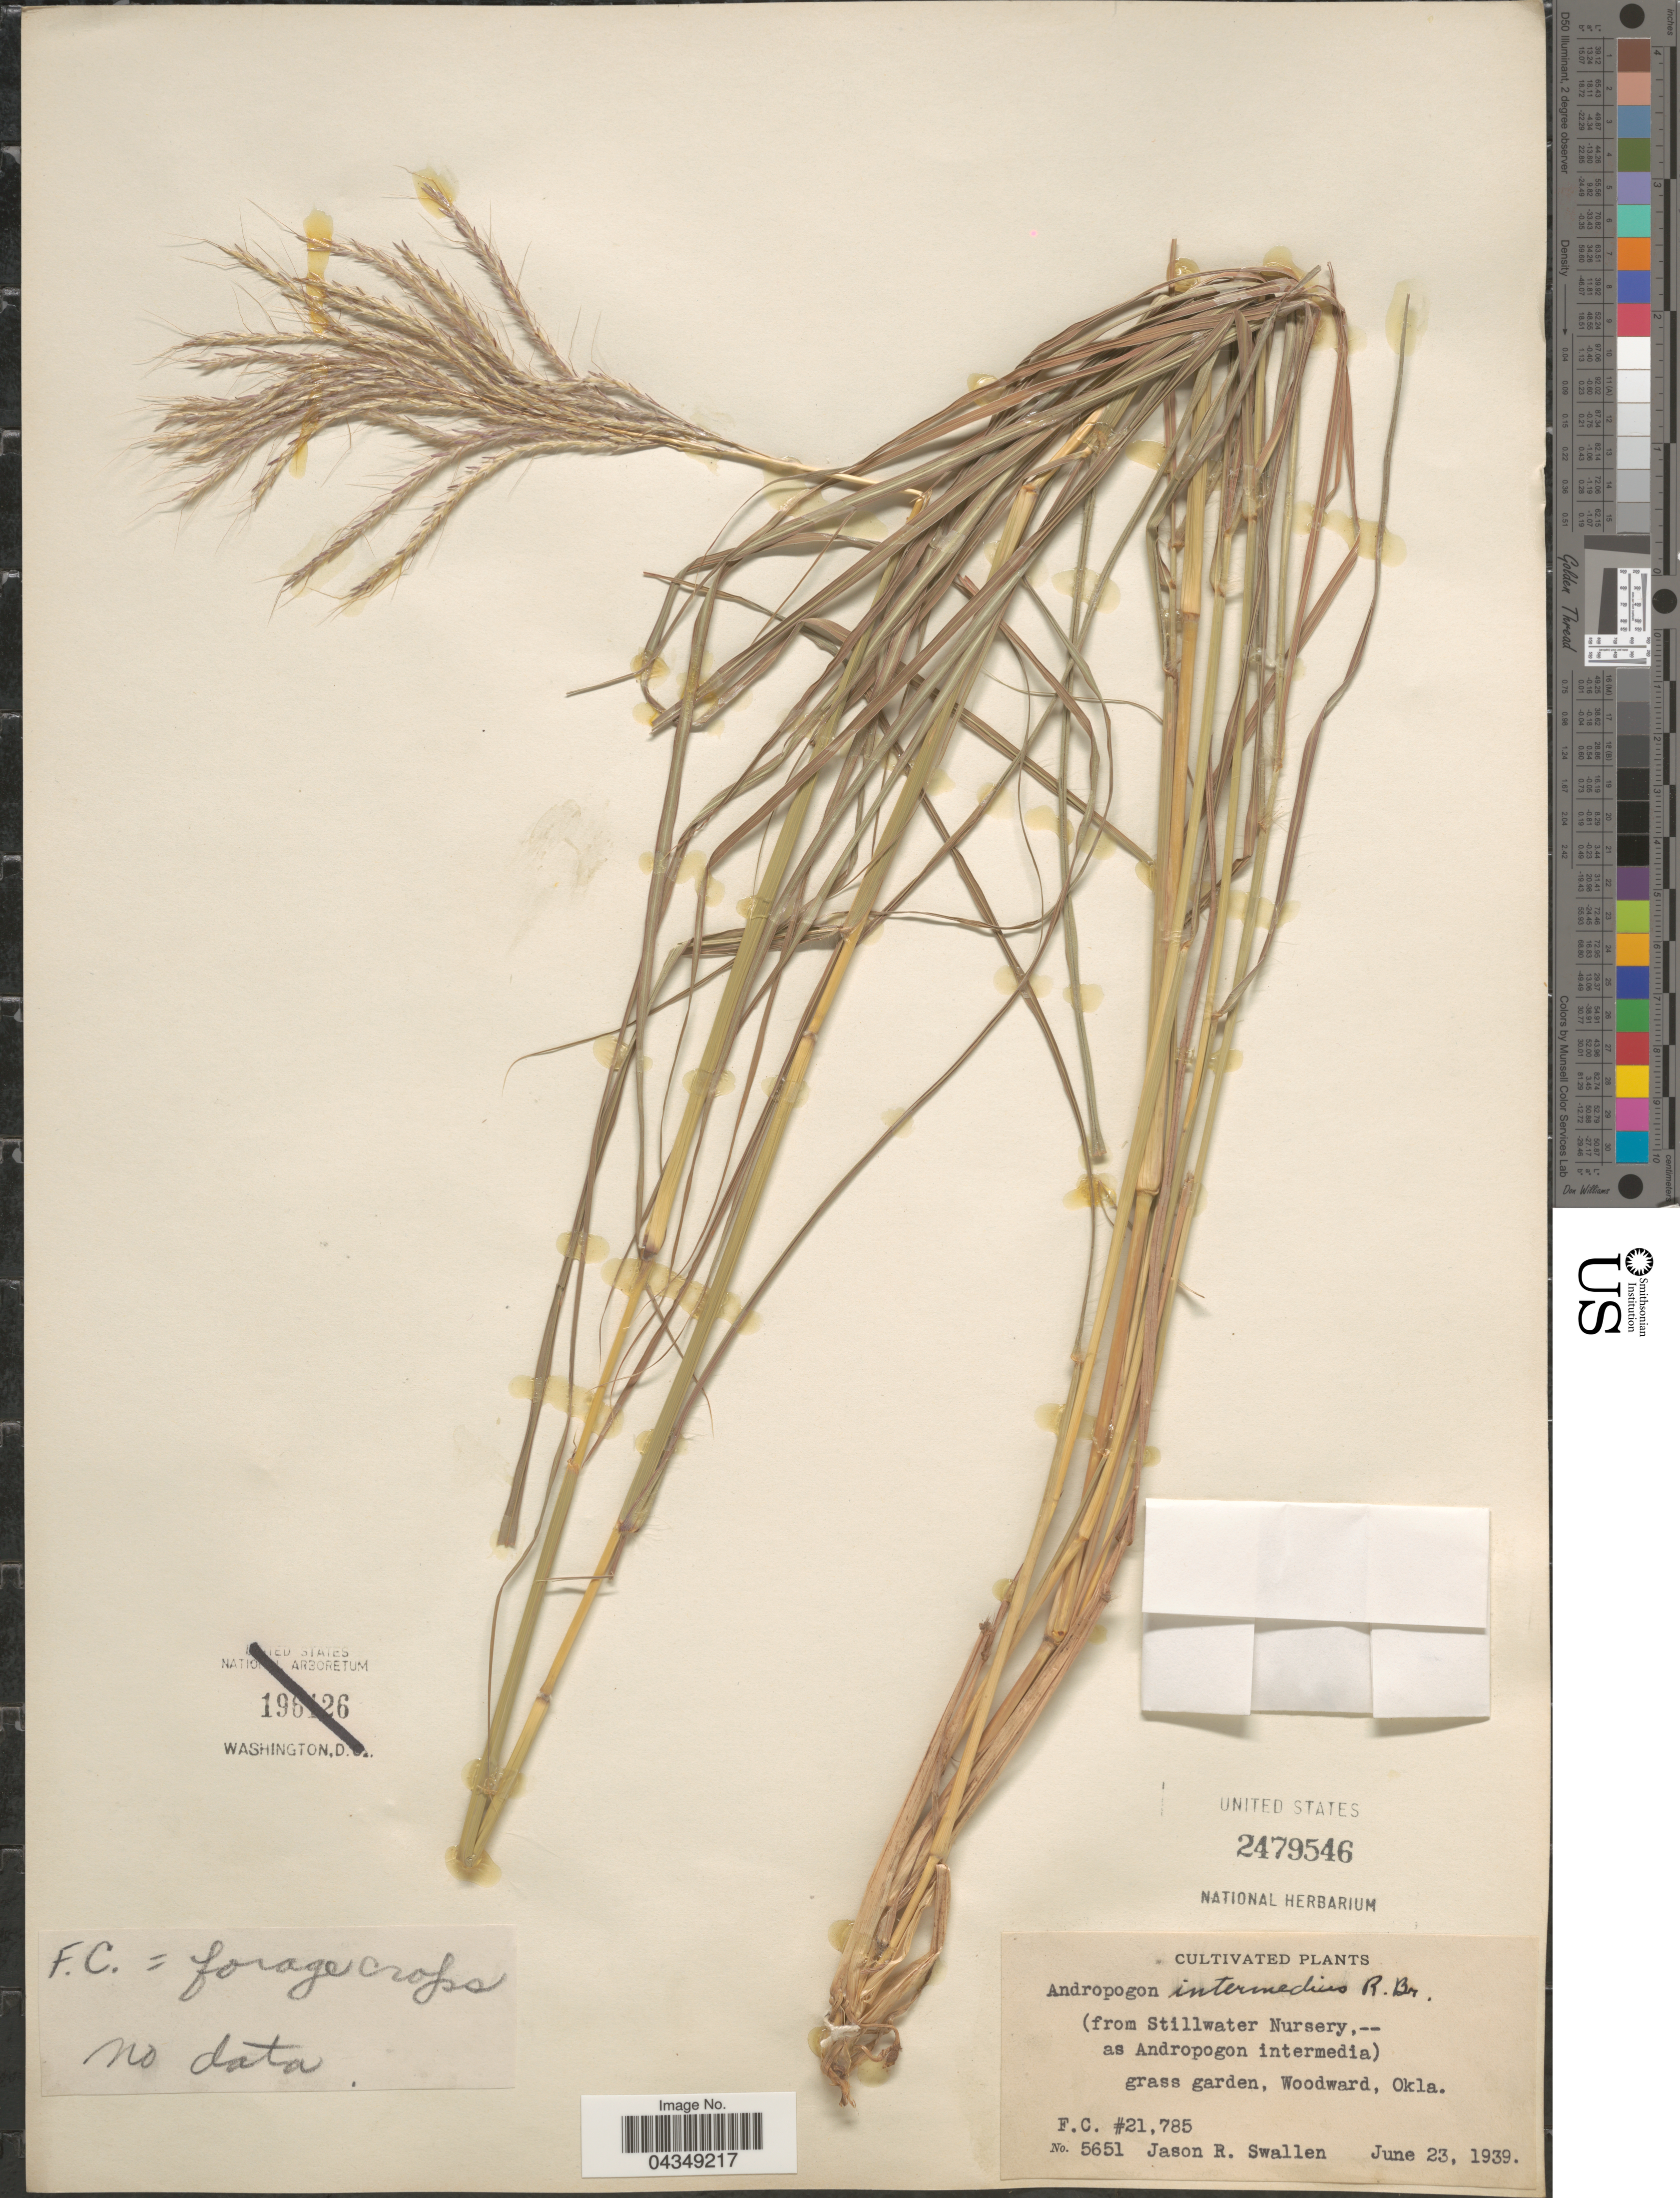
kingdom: Plantae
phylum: Tracheophyta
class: Liliopsida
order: Poales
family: Poaceae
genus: Bothriochloa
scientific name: Bothriochloa bladhii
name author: (Retz.) S.T. Blake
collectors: J. R. Swallen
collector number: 5651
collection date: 1939-06-23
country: United States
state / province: Oklahoma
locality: Grass garden, Woodward.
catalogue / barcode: US 2479546